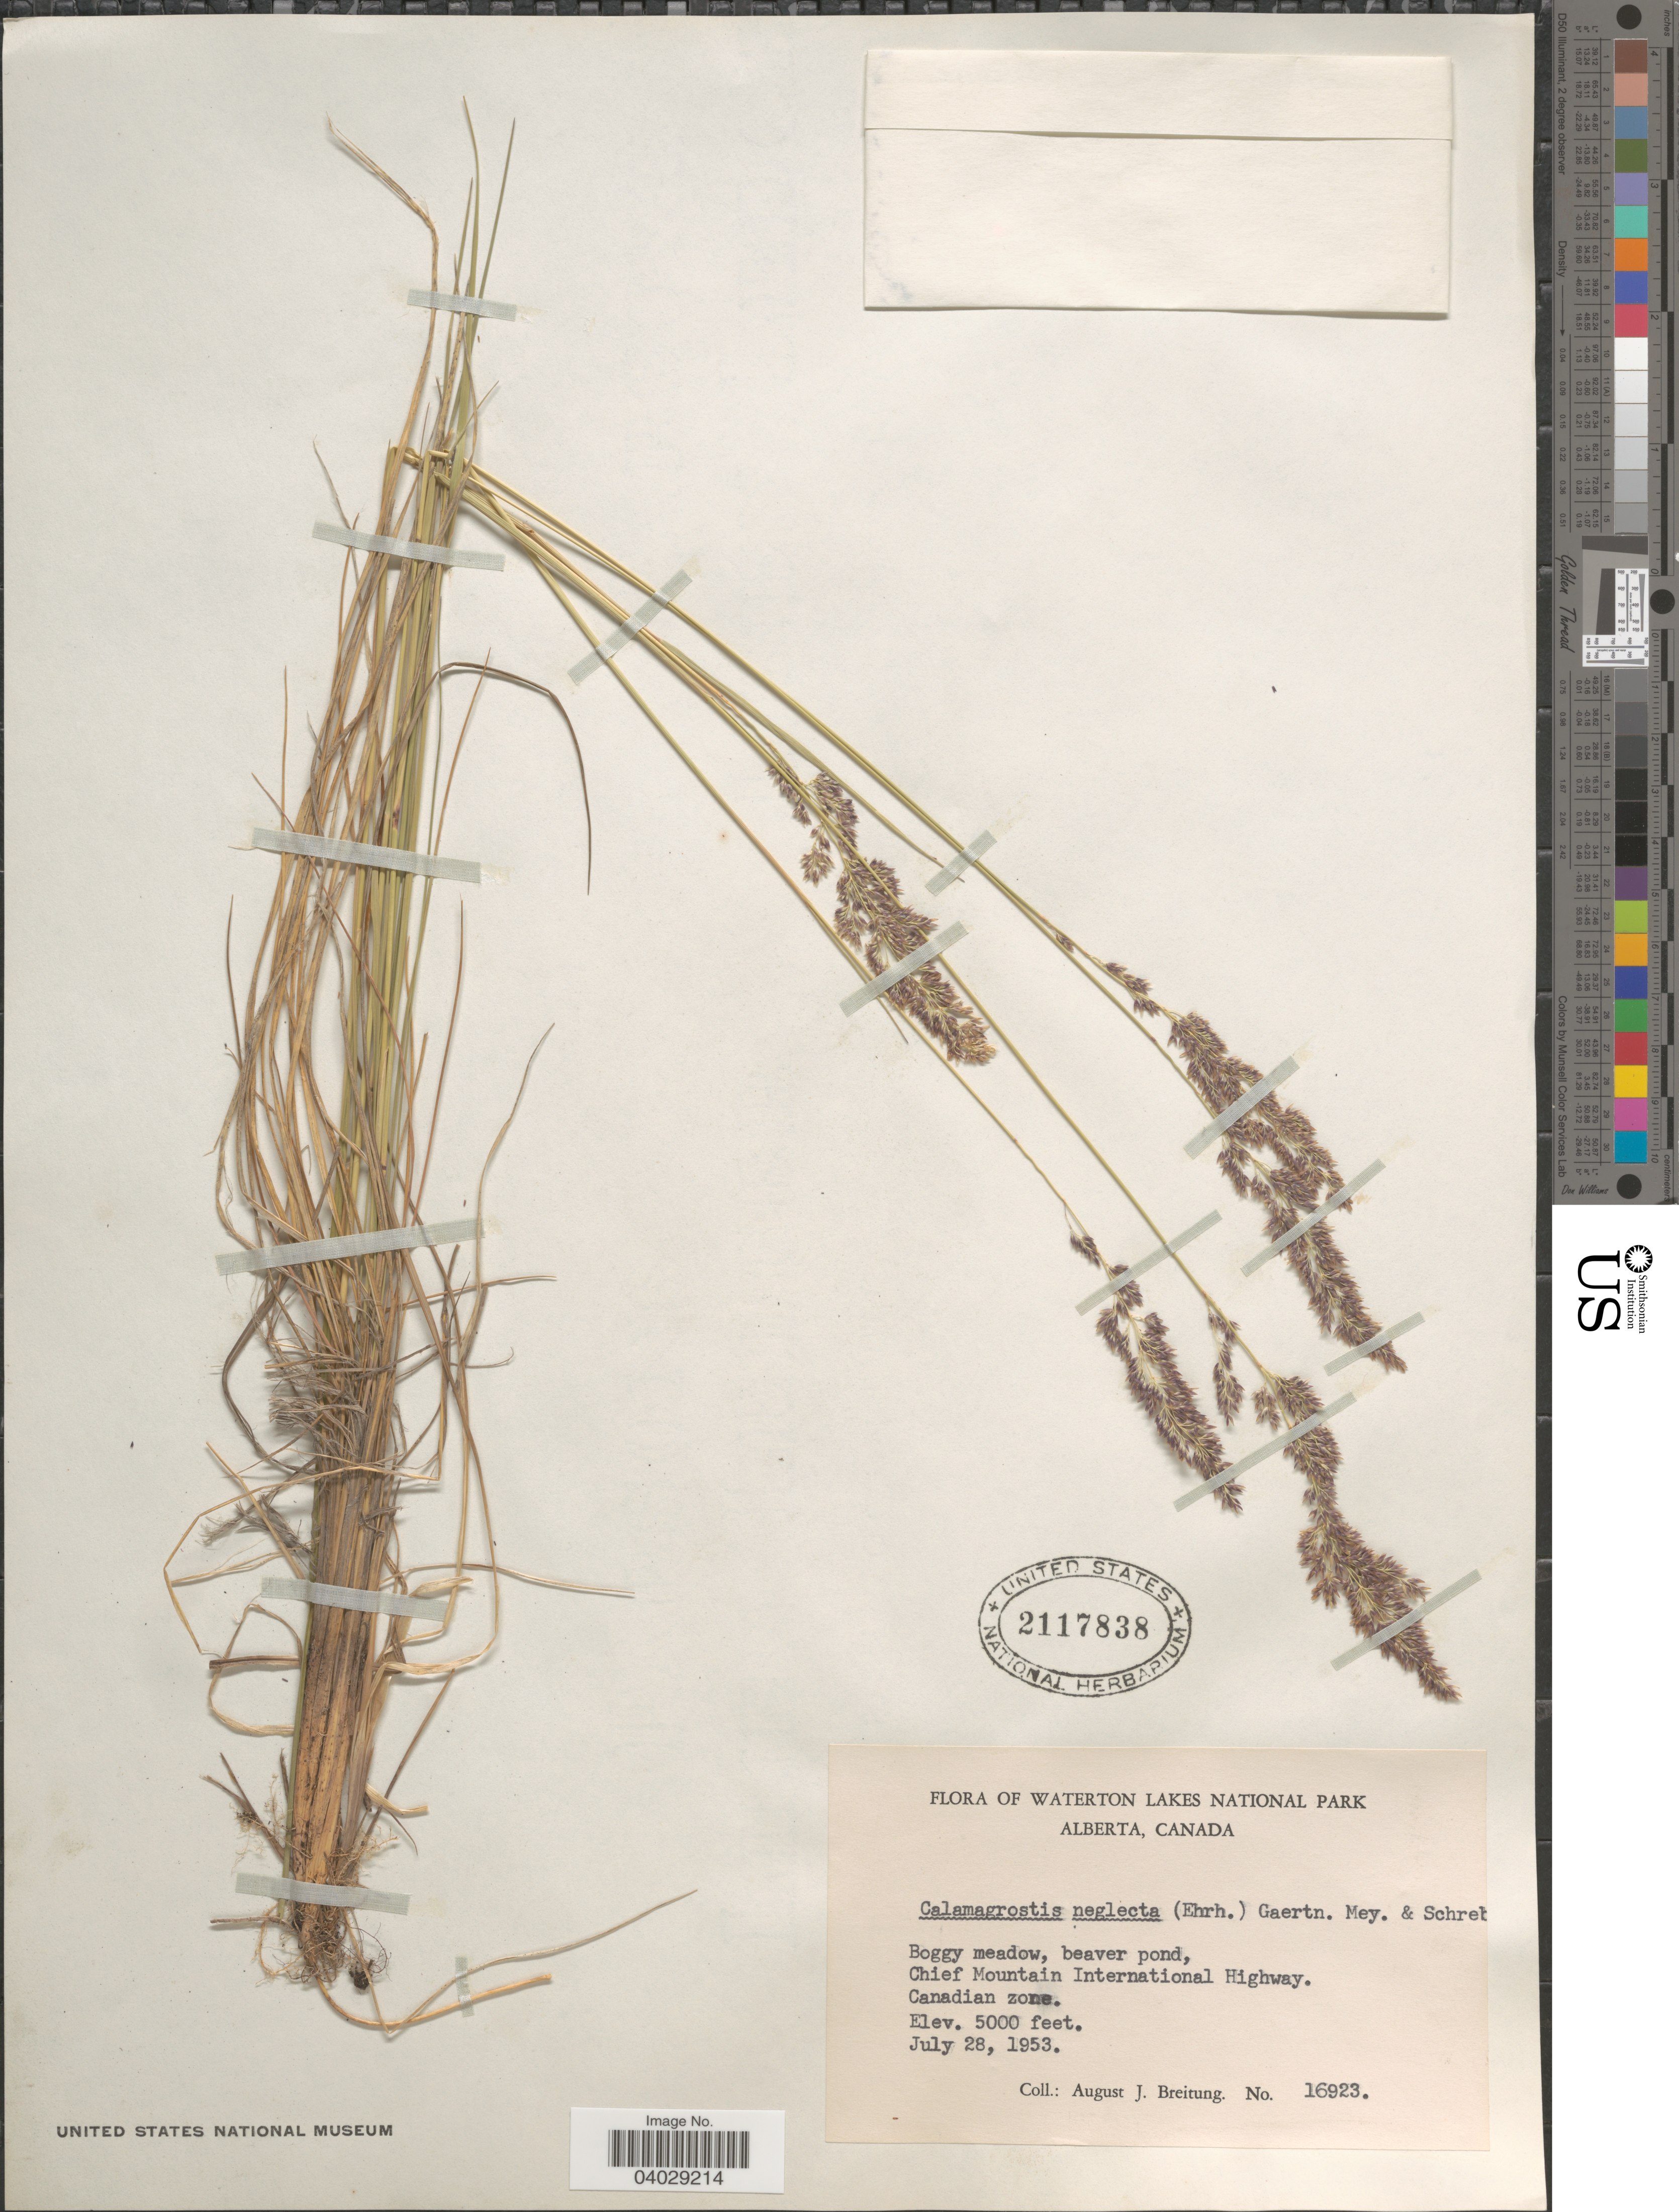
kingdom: Plantae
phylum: Tracheophyta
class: Liliopsida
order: Poales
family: Poaceae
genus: Calamagrostis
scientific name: Calamagrostis neglecta (Ehrh.) Gaertner et al.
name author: (Ehrhart) G. Gaertn. et al.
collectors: A. Breitung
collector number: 16923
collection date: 1953-07-28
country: Canada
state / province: Alberta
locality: Waterton Lakes National Park. Chief Mountain International Highway. Canadian zone.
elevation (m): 1524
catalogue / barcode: US 2117838